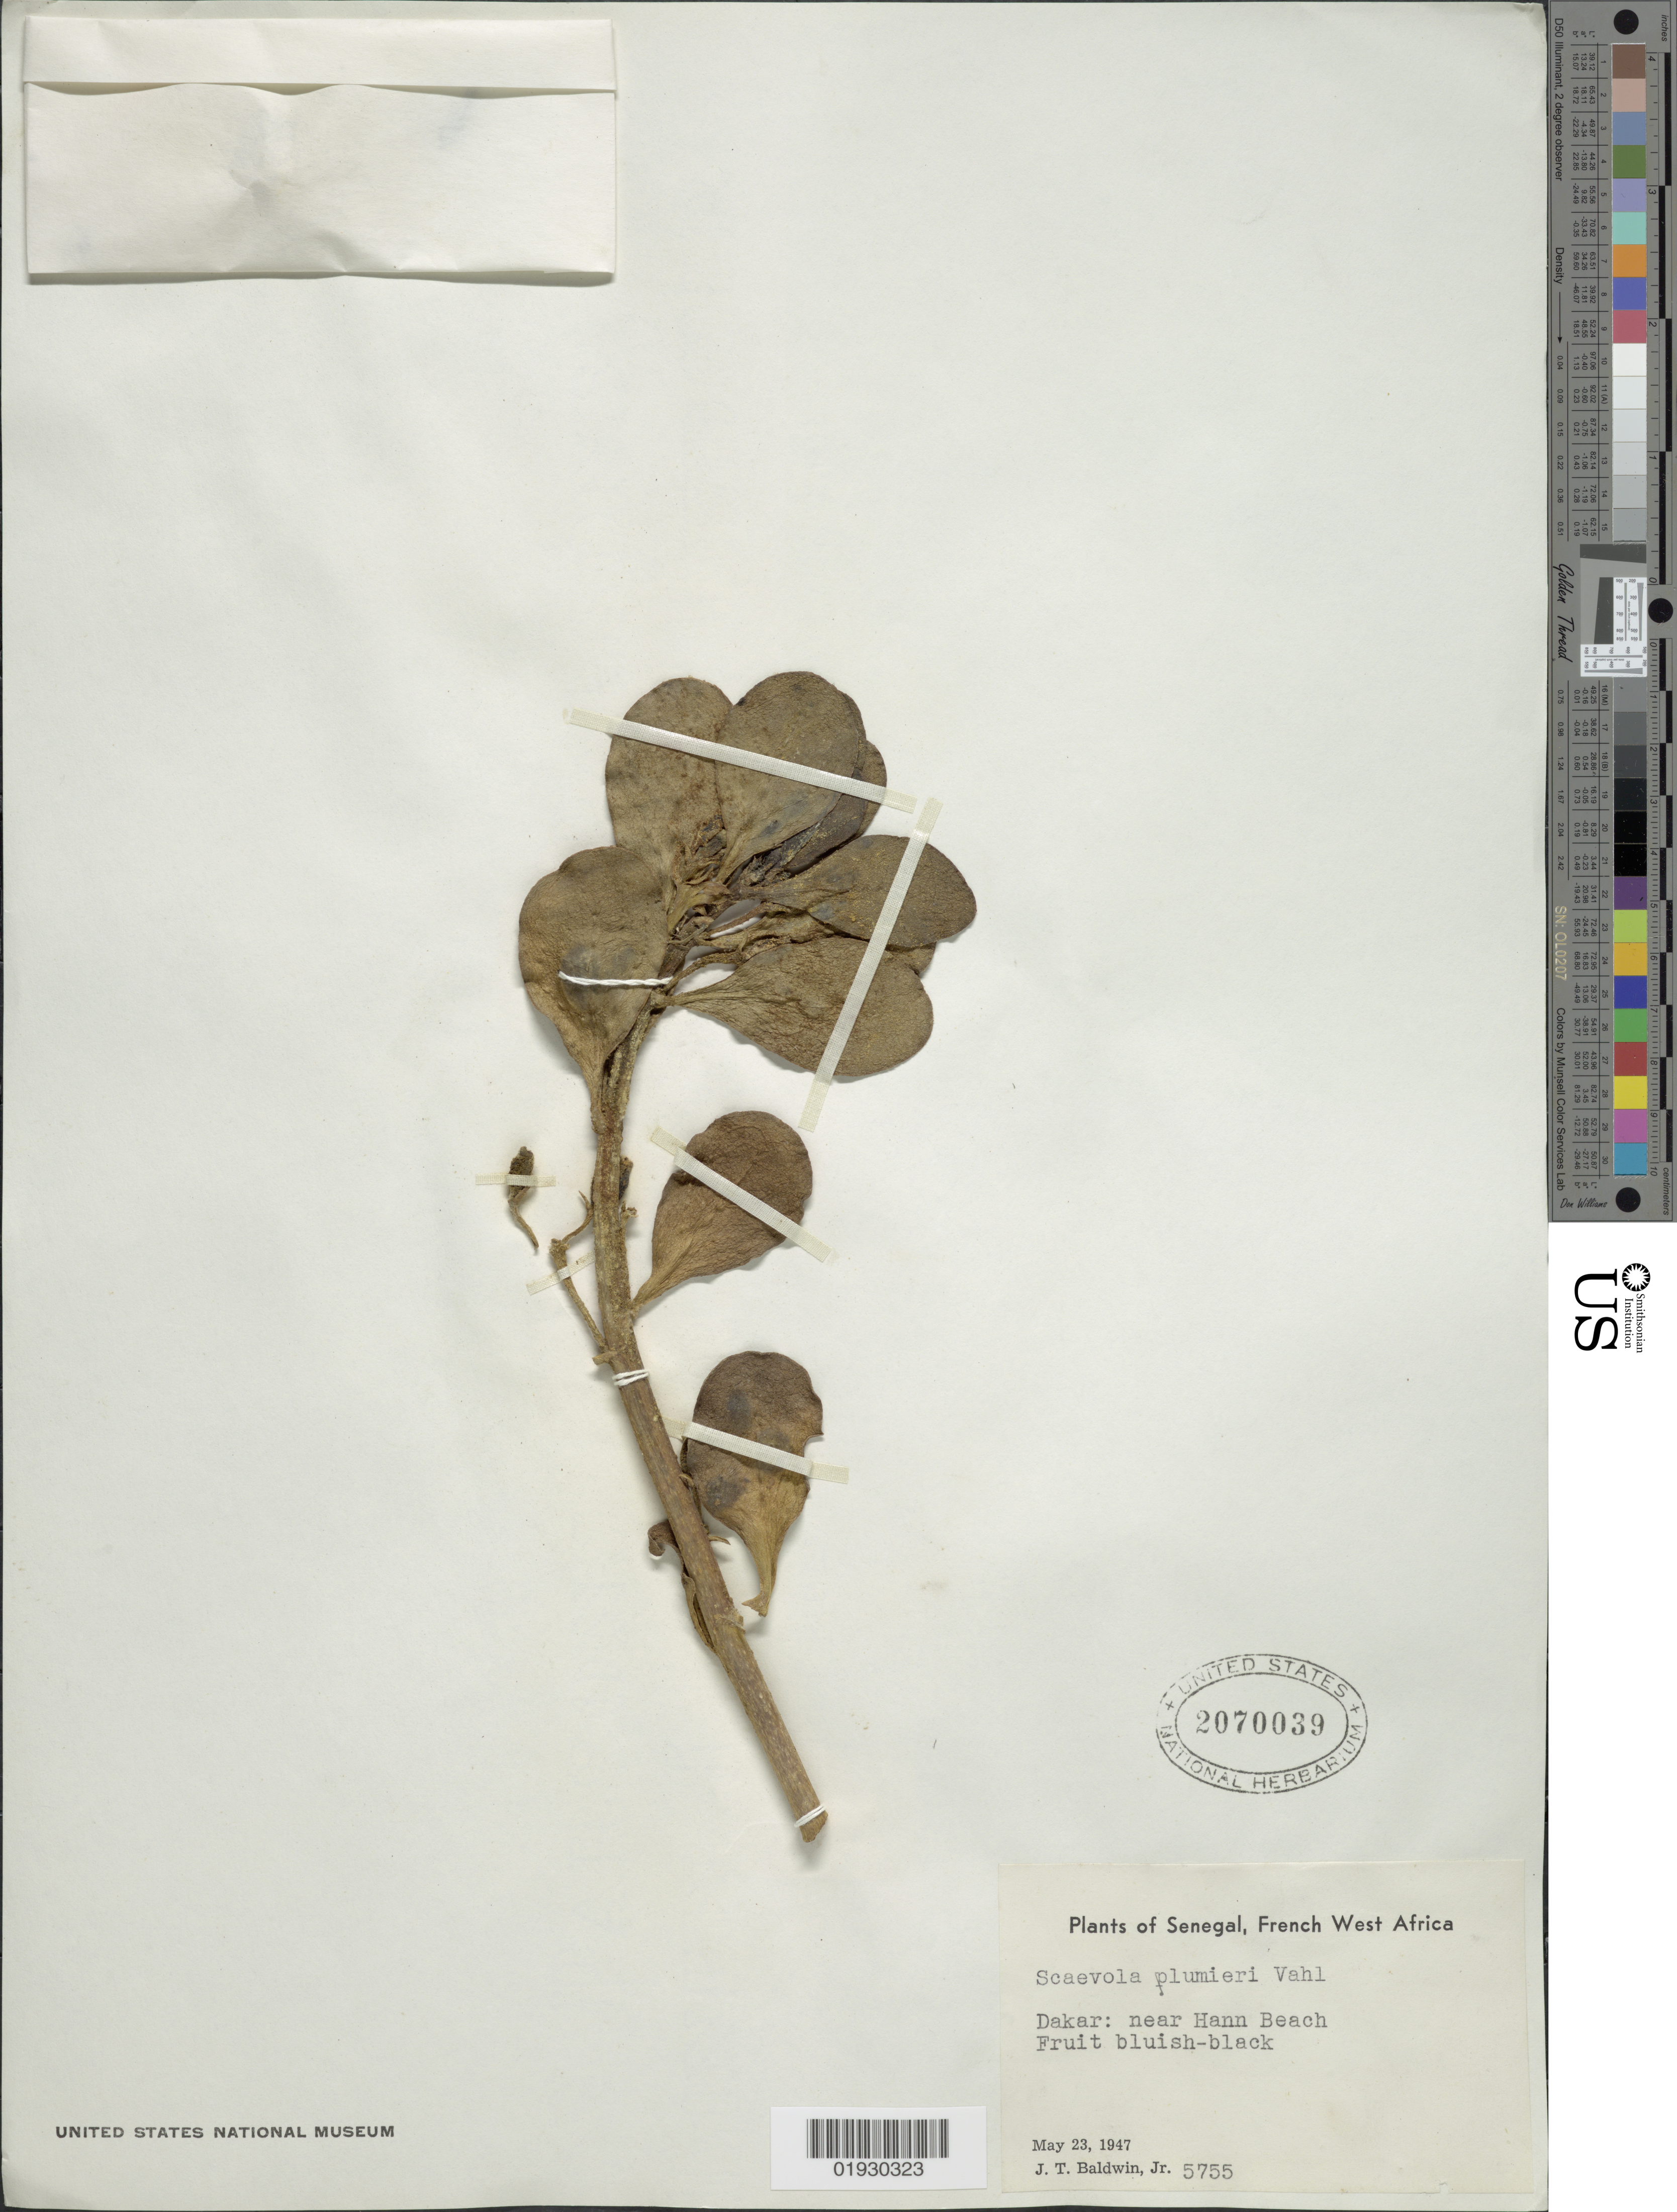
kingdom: Plantae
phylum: Tracheophyta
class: Magnoliopsida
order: Asterales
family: Goodeniaceae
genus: Scaevola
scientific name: Scaevola plumieri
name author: (L.) Vahl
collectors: J. T. Baldwin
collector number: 5755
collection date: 1947-05-23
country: Senegal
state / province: Dakar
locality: French West Africa. Dakar: near Hann Beach.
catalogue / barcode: US 2070039